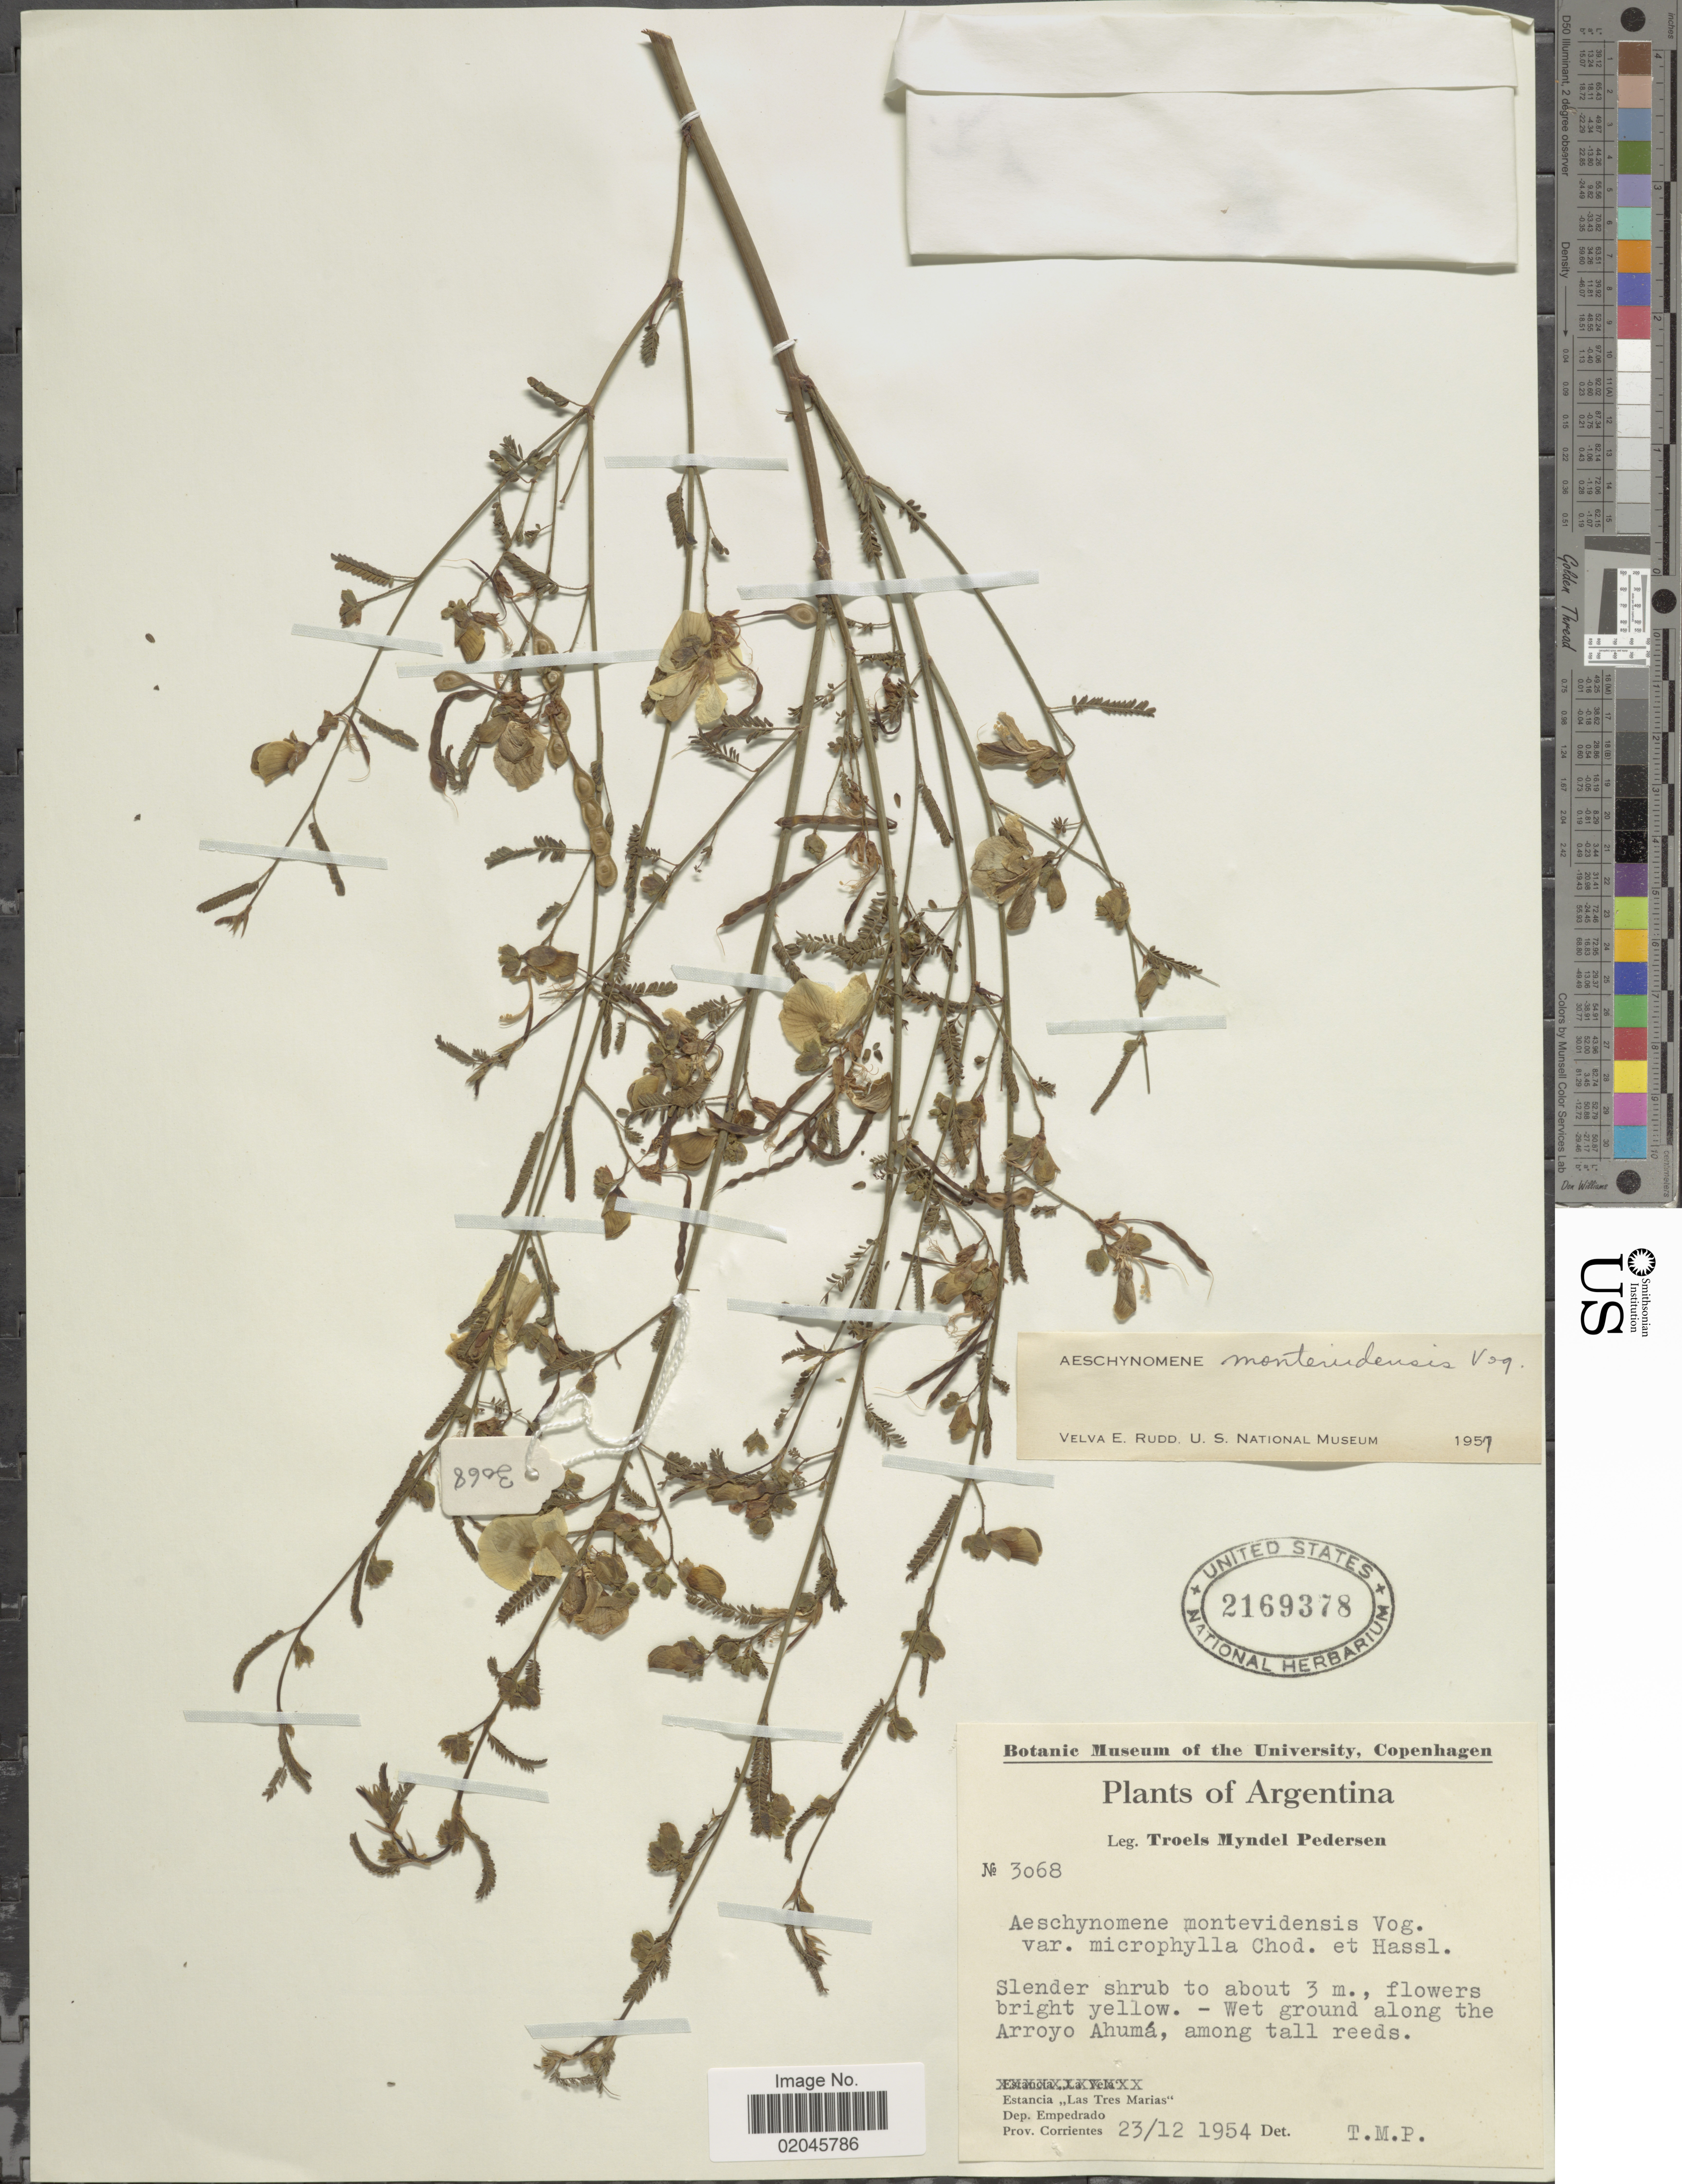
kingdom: Plantae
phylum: Tracheophyta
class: Magnoliopsida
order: Fabales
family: Fabaceae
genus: Aeschynomene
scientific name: Aeschynomene montevidensis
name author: Vogel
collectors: T. Pederson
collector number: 3068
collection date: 1954-12-23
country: Argentina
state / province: Corrientes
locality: Wet ground along the Arroyo Ahuma, among tall reeds, Estancia Las Tres Marias, dep. Empedrado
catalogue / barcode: US 2169378